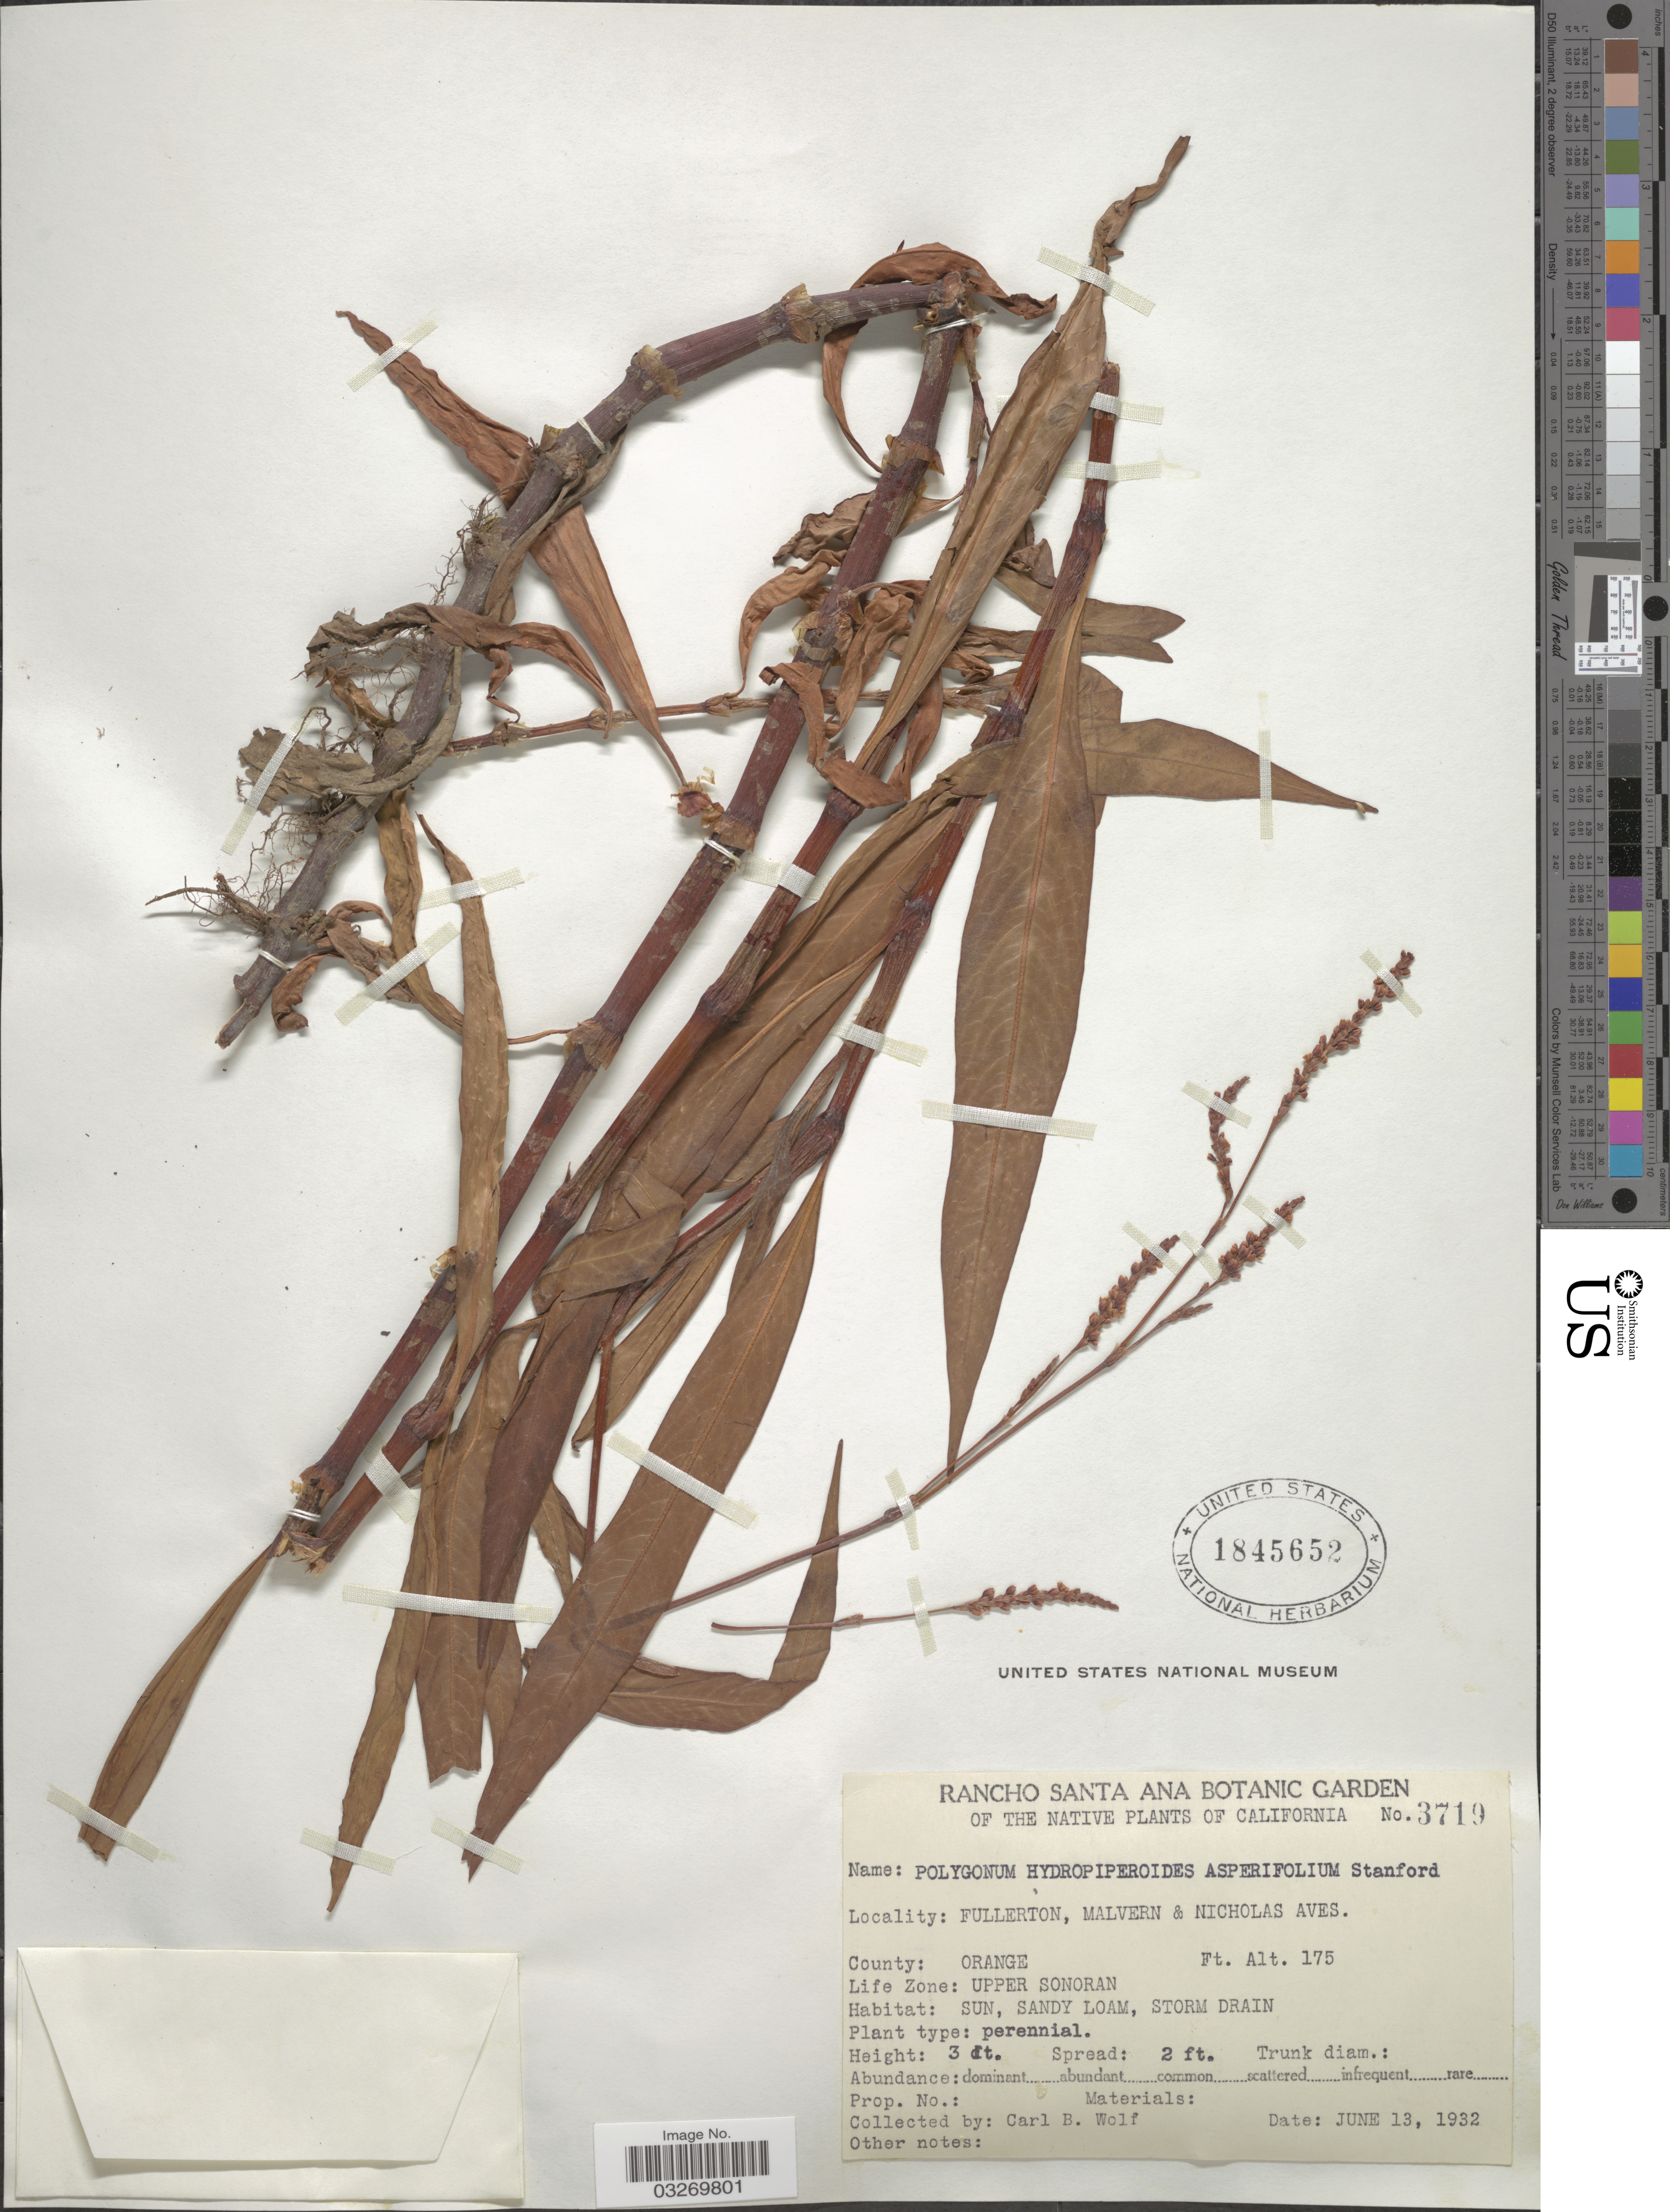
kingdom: Plantae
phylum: Tracheophyta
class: Magnoliopsida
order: Caryophyllales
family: Polygonaceae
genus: Polygonum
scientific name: Polygonum hydropiperoides var. asperifolium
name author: Stanford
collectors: C. B. Wolf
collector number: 3719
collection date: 1932-06-13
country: United States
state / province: California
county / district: Orange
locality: Fullerton, Malvern & Nicholas Aves. County: Orange. Life Zone: Upper Sonoran.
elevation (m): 53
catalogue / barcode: US 1845652